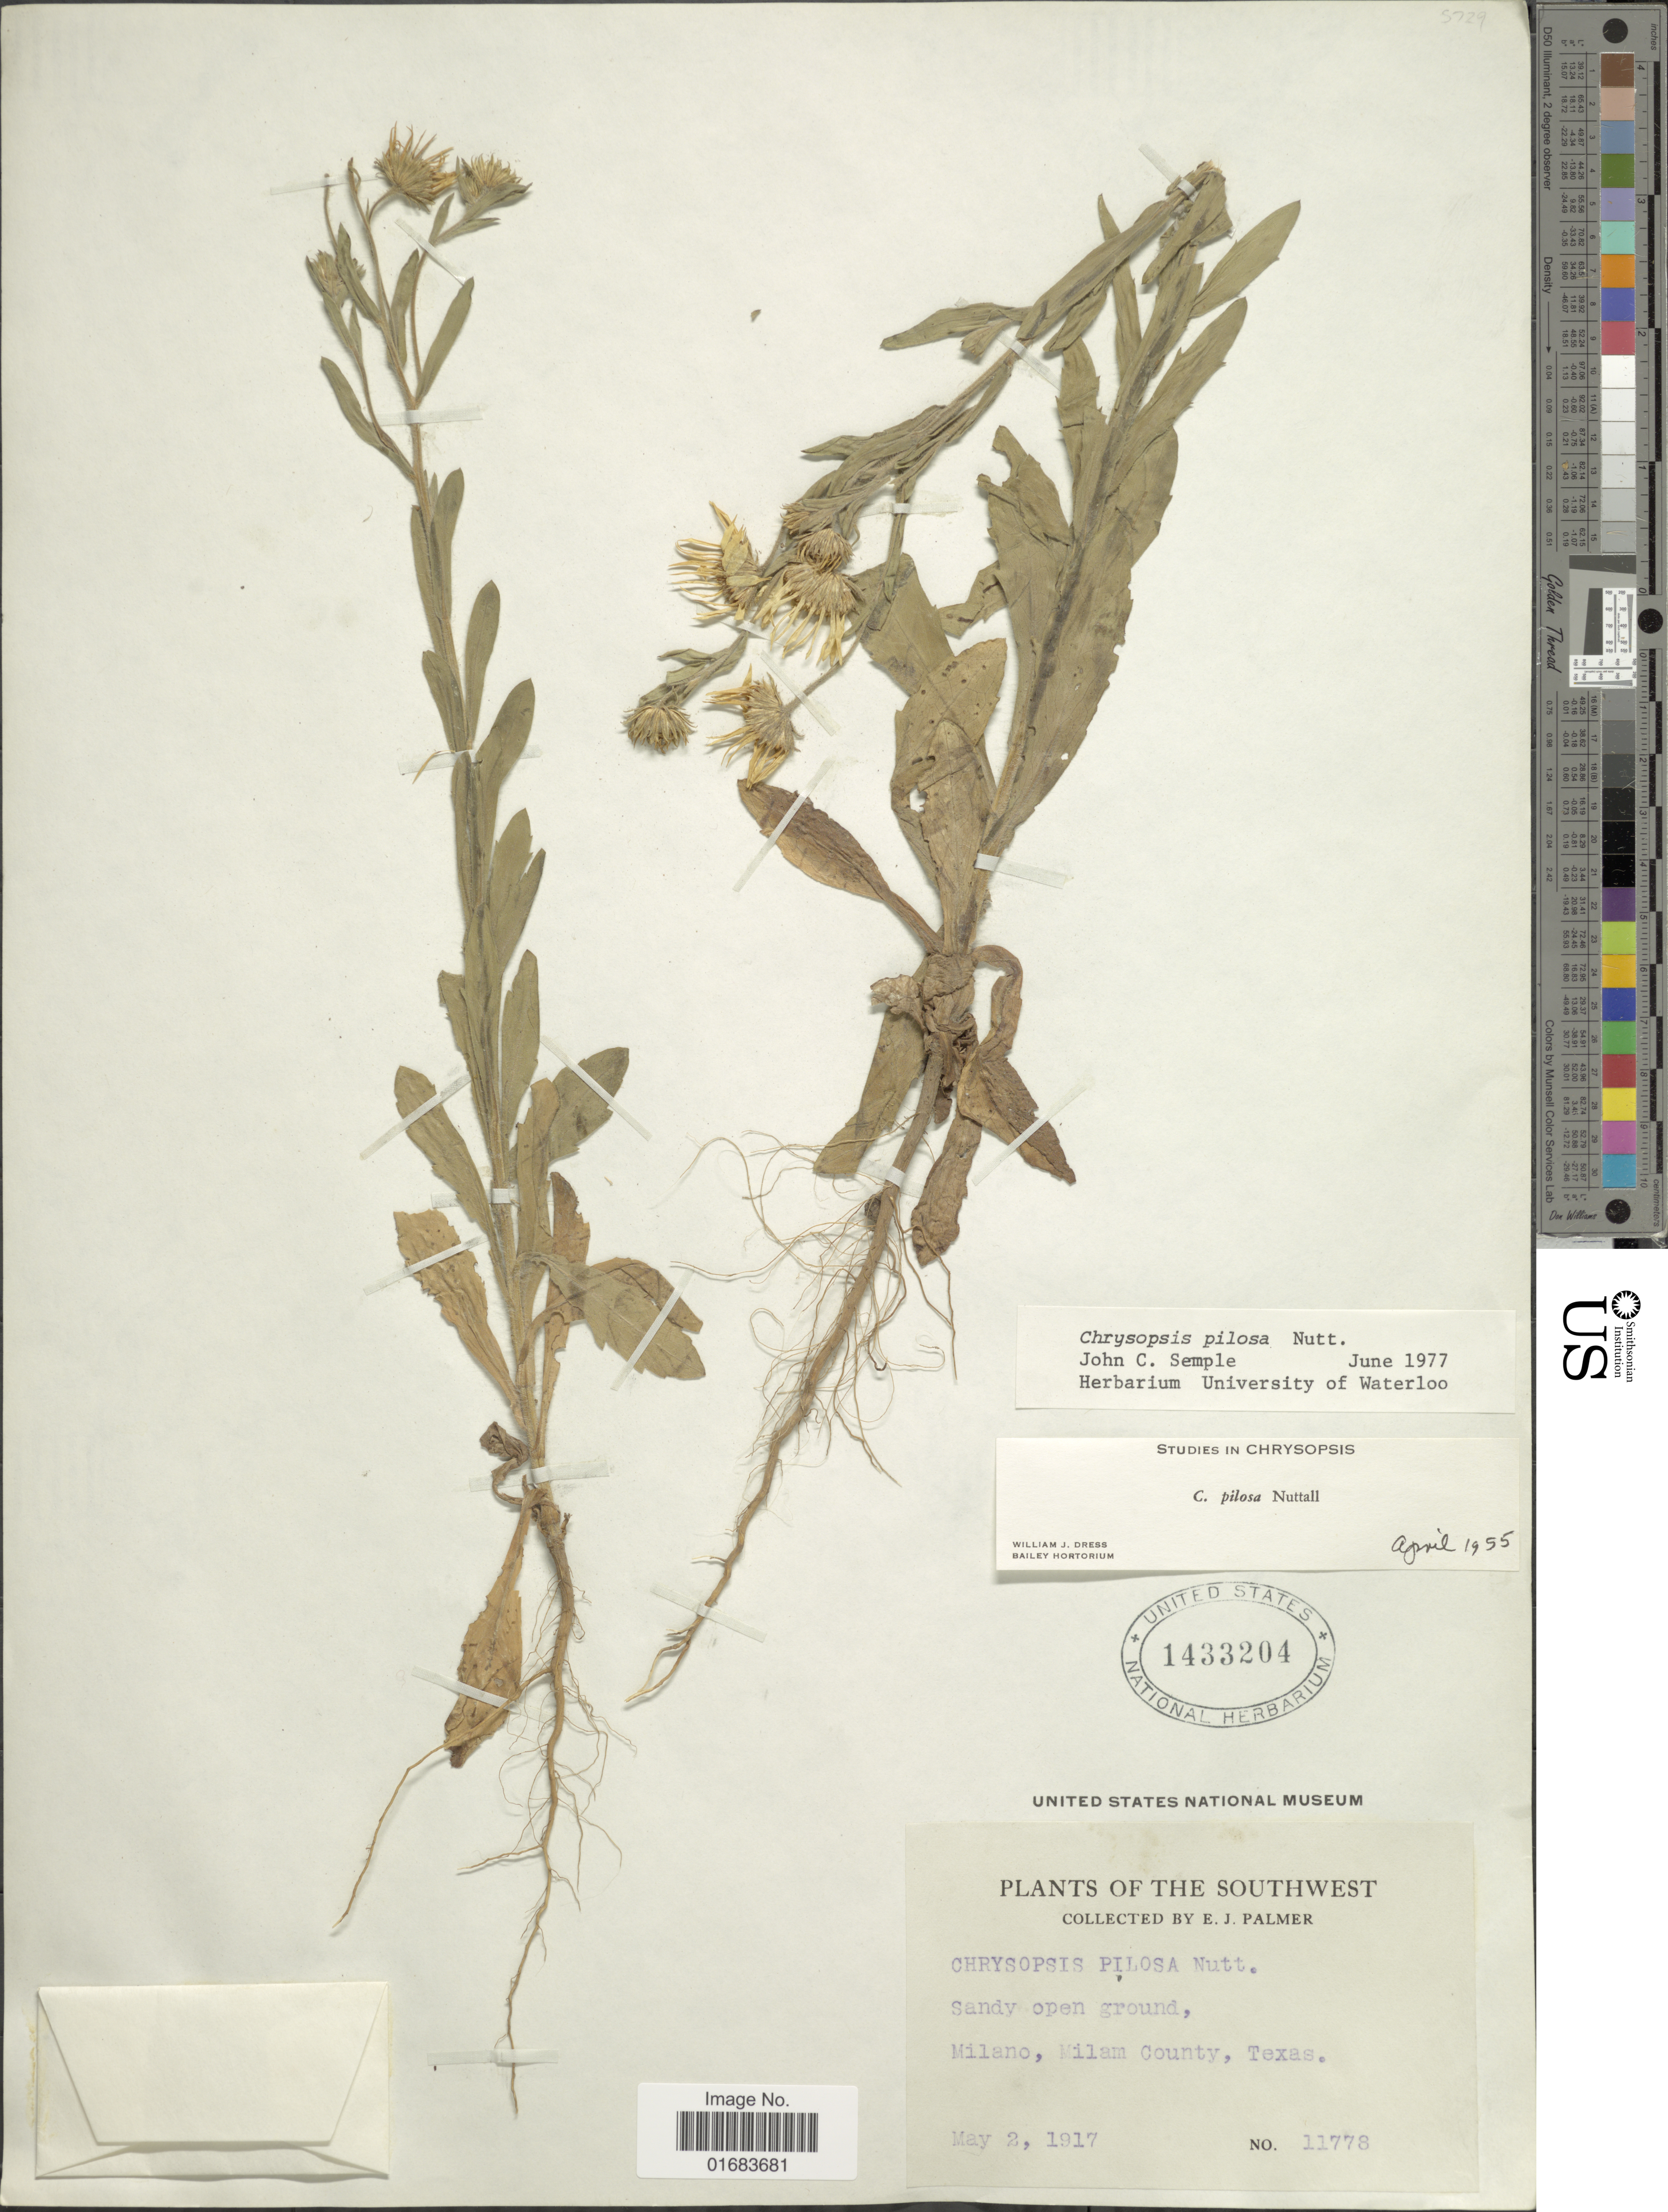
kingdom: Plantae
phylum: Tracheophyta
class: Magnoliopsida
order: Asterales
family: Asteraceae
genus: Chrysopsis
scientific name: Chrysopsis pilosa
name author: Nutt.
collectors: E. J. Palmer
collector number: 11778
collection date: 1917-08-02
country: United States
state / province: Texas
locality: The Southwest, Milano, Milam County.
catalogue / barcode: US 1433204